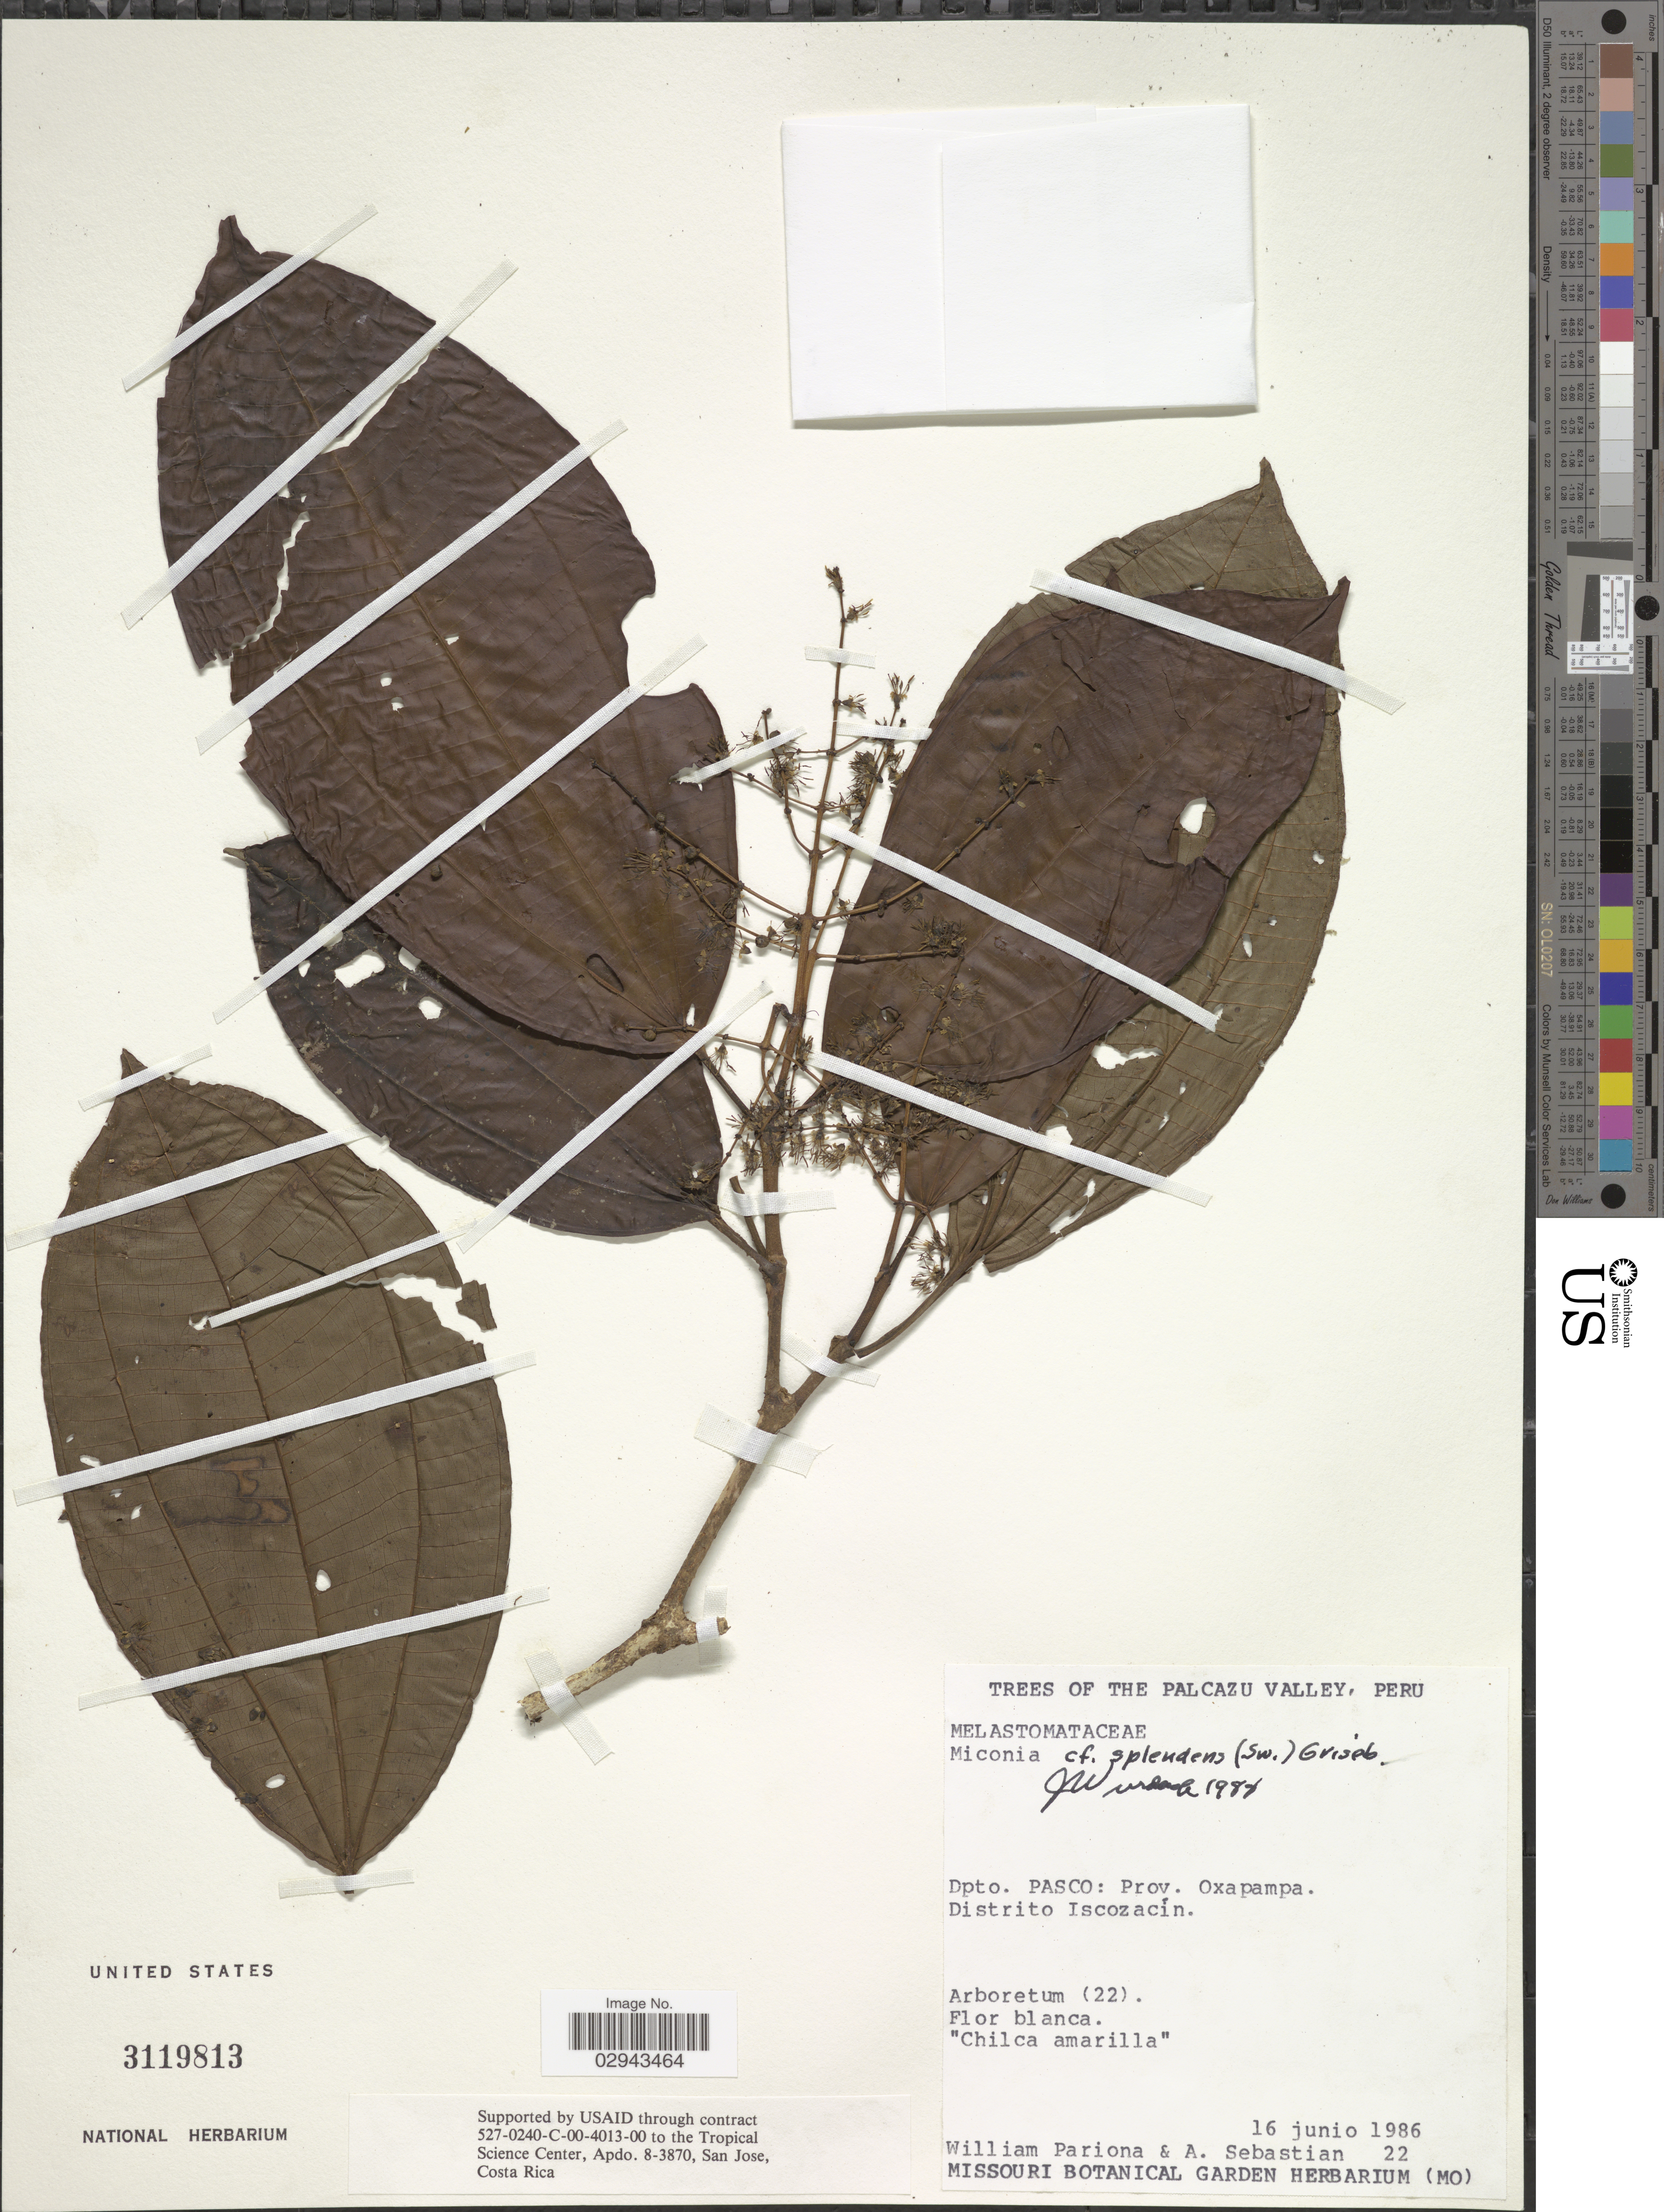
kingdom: Plantae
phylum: Tracheophyta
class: Magnoliopsida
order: Myrtales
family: Melastomataceae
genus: Miconia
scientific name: Miconia splendens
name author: (Sw.) Griseb.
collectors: W. Pariona & A. Sebastian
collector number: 22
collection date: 1986-06-16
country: Peru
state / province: Pasco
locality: Palcazu Valley. Dpto. Pasco: Prov. Oxapampa. Distrito Iscozacín.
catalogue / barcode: US 3119813